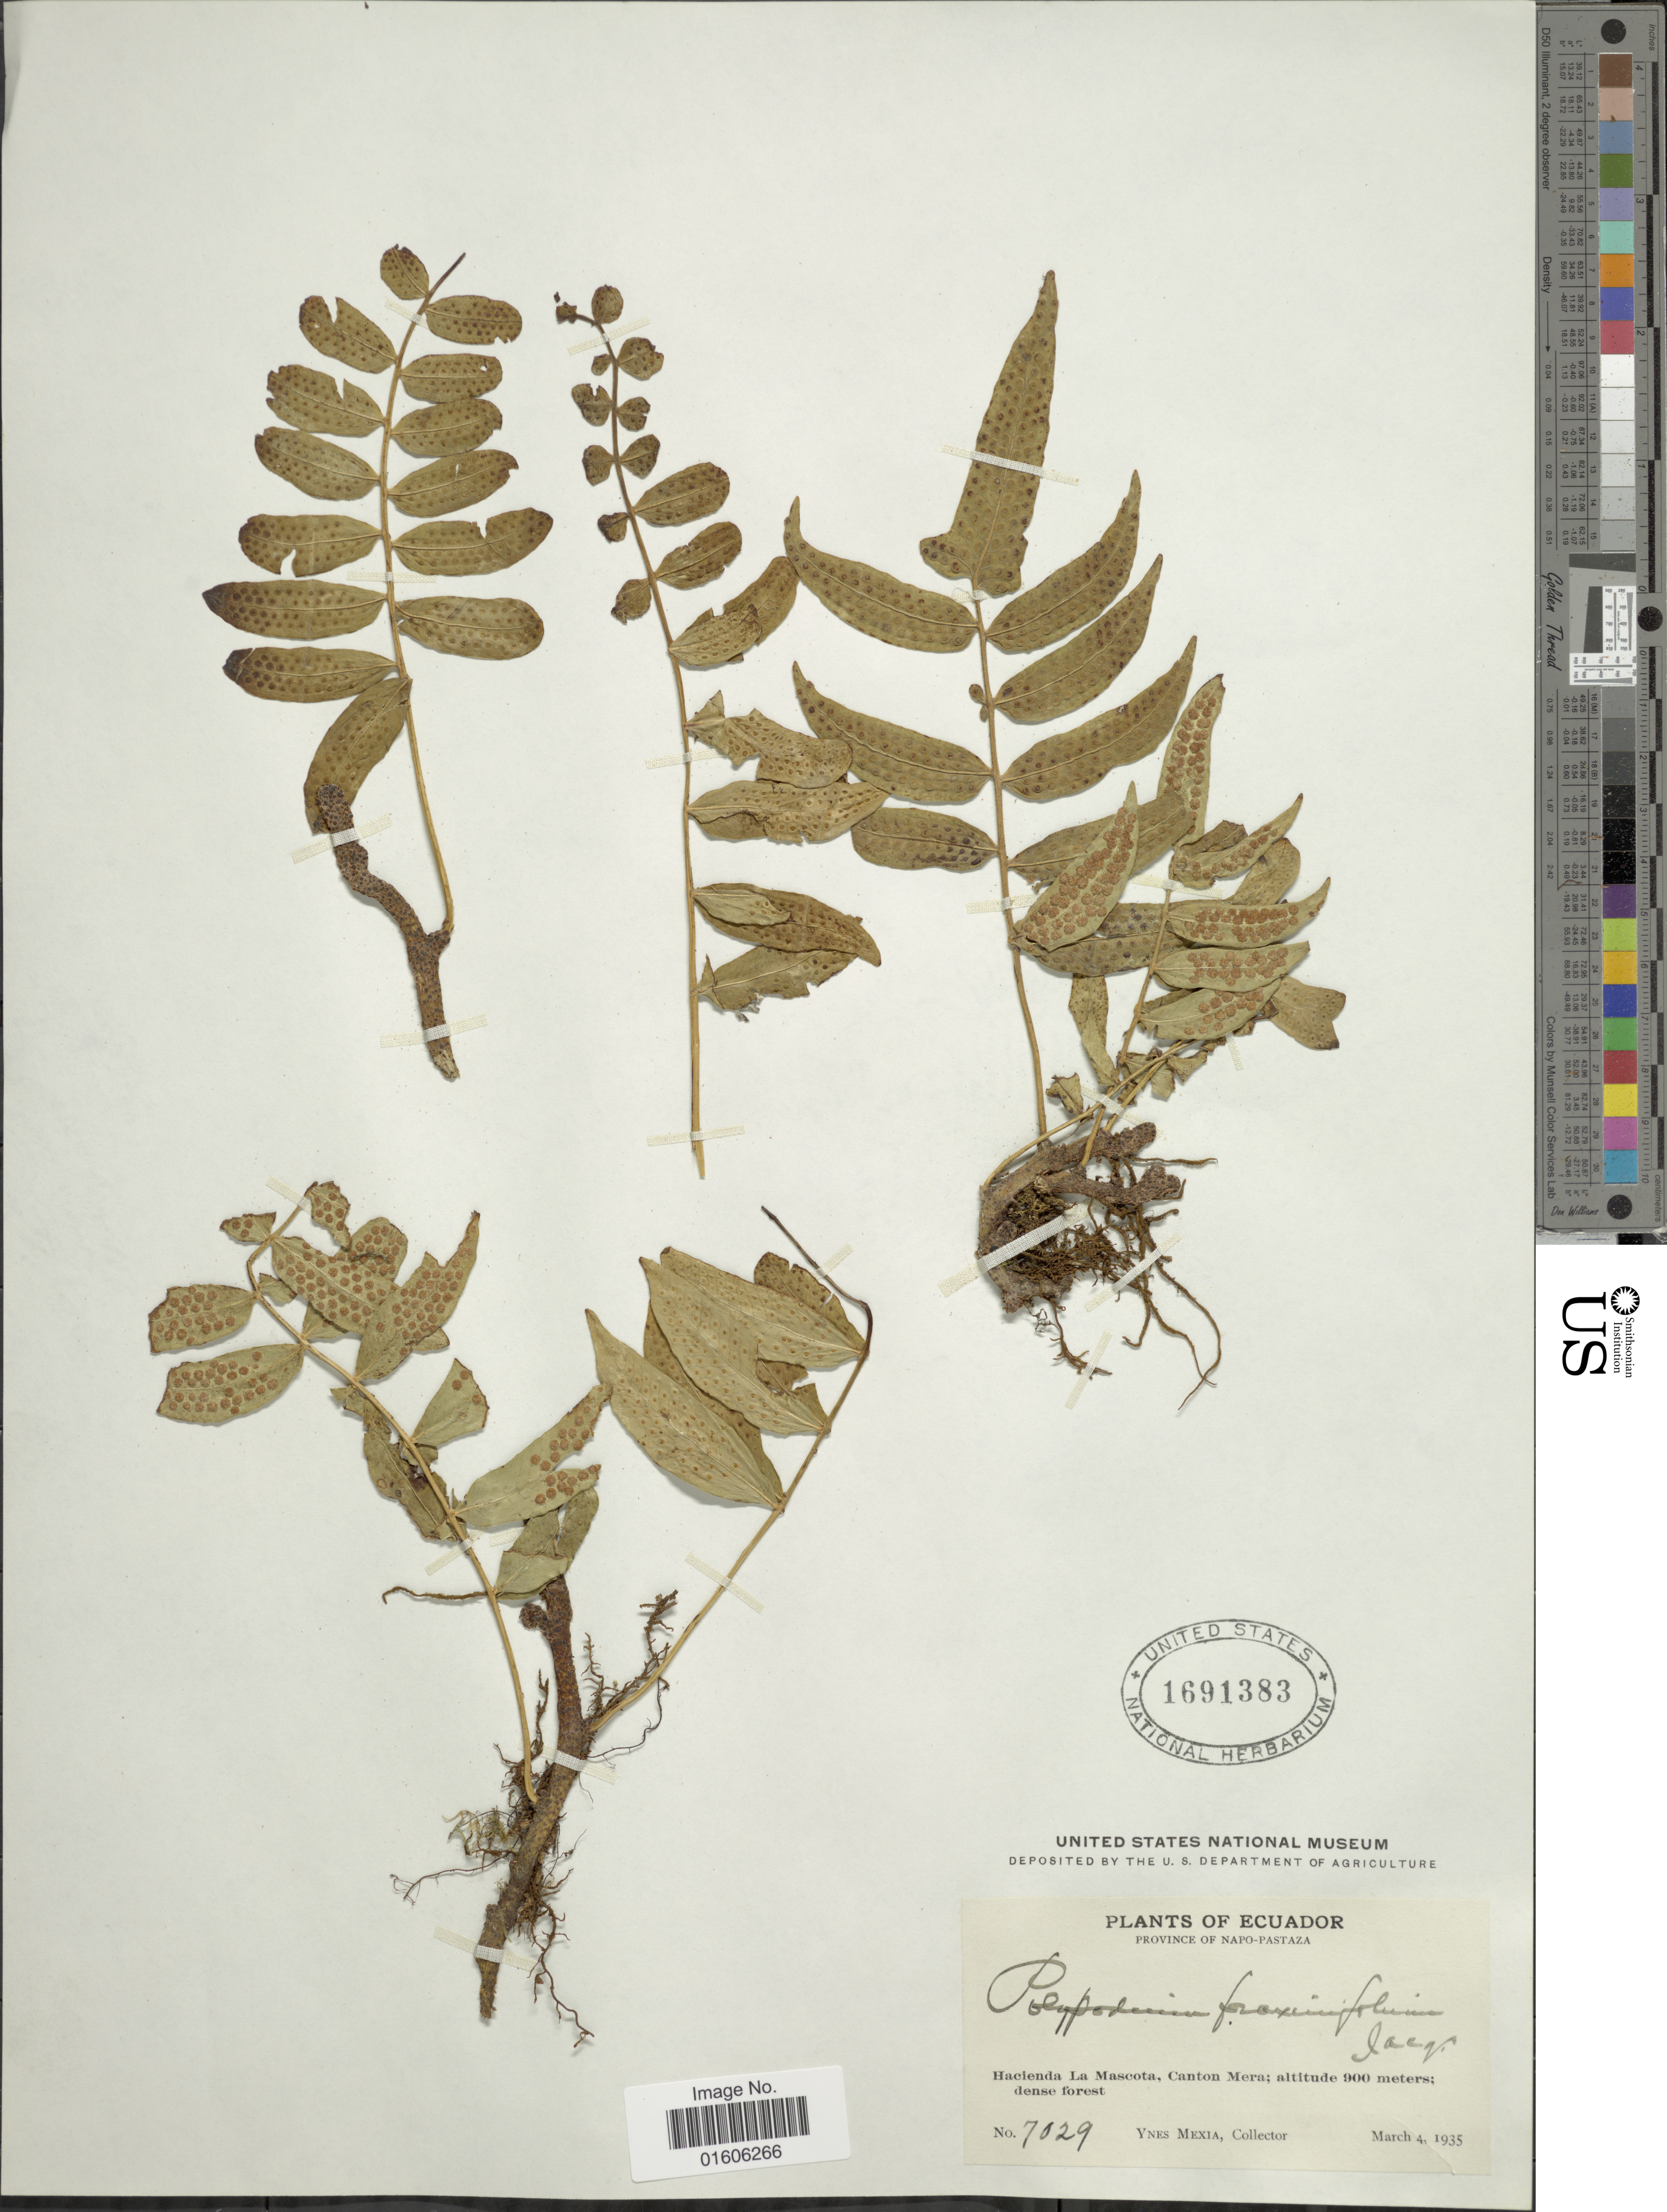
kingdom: Plantae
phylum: Tracheophyta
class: Polypodiopsida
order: Polypodiales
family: Polypodiaceae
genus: Serpocaulon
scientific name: Serpocaulon fraxinifolium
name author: (Jacq.) A.R. Sm.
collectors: Y. Mexia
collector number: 7029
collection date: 1935-03-04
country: Ecuador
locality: Province of Napo-Pastaza. Hacienda La Mascota, Canton Mera.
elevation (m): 900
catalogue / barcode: US 1691383